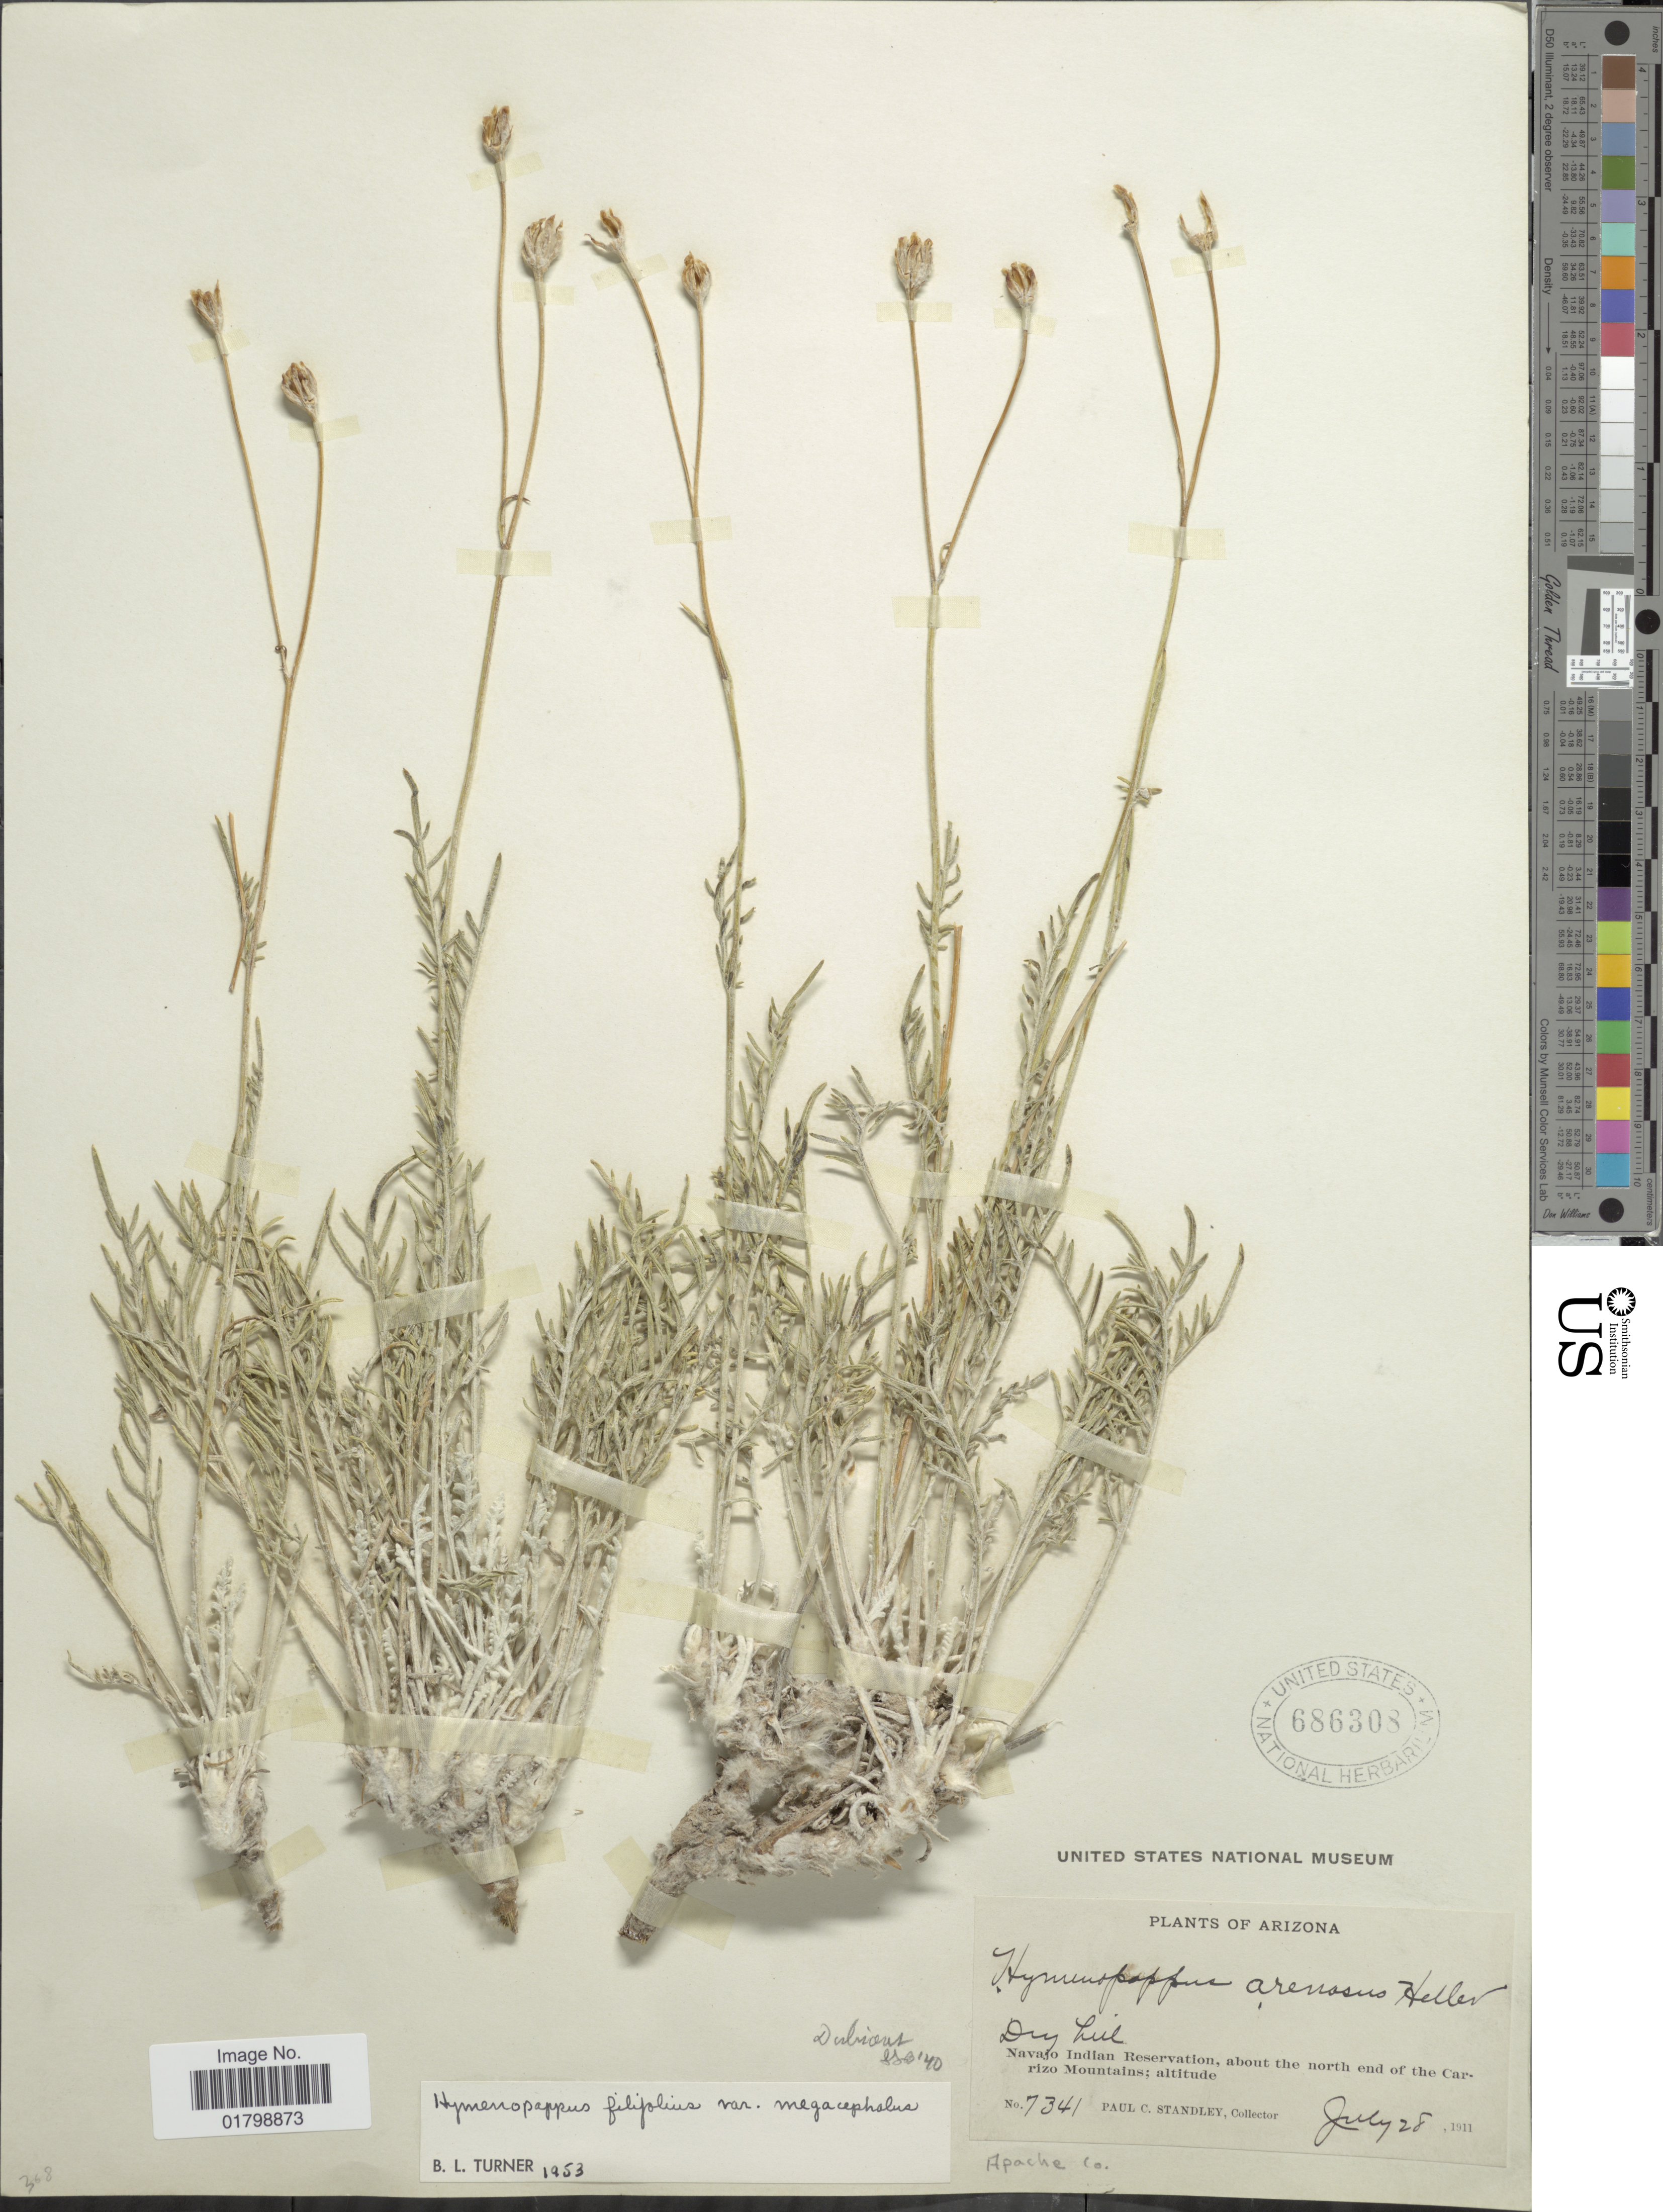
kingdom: Plantae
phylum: Tracheophyta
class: Magnoliopsida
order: Asterales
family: Asteraceae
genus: Hymenopappus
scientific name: Hymenopappus filifolius var. megacephalus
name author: B.L. Turner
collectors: P. C. Standley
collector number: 7341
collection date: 1911-07-28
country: United States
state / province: Arizona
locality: Navajo Indian Reservation, about the north end of the Carizo Mountains, Apache Co.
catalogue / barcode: US 686308